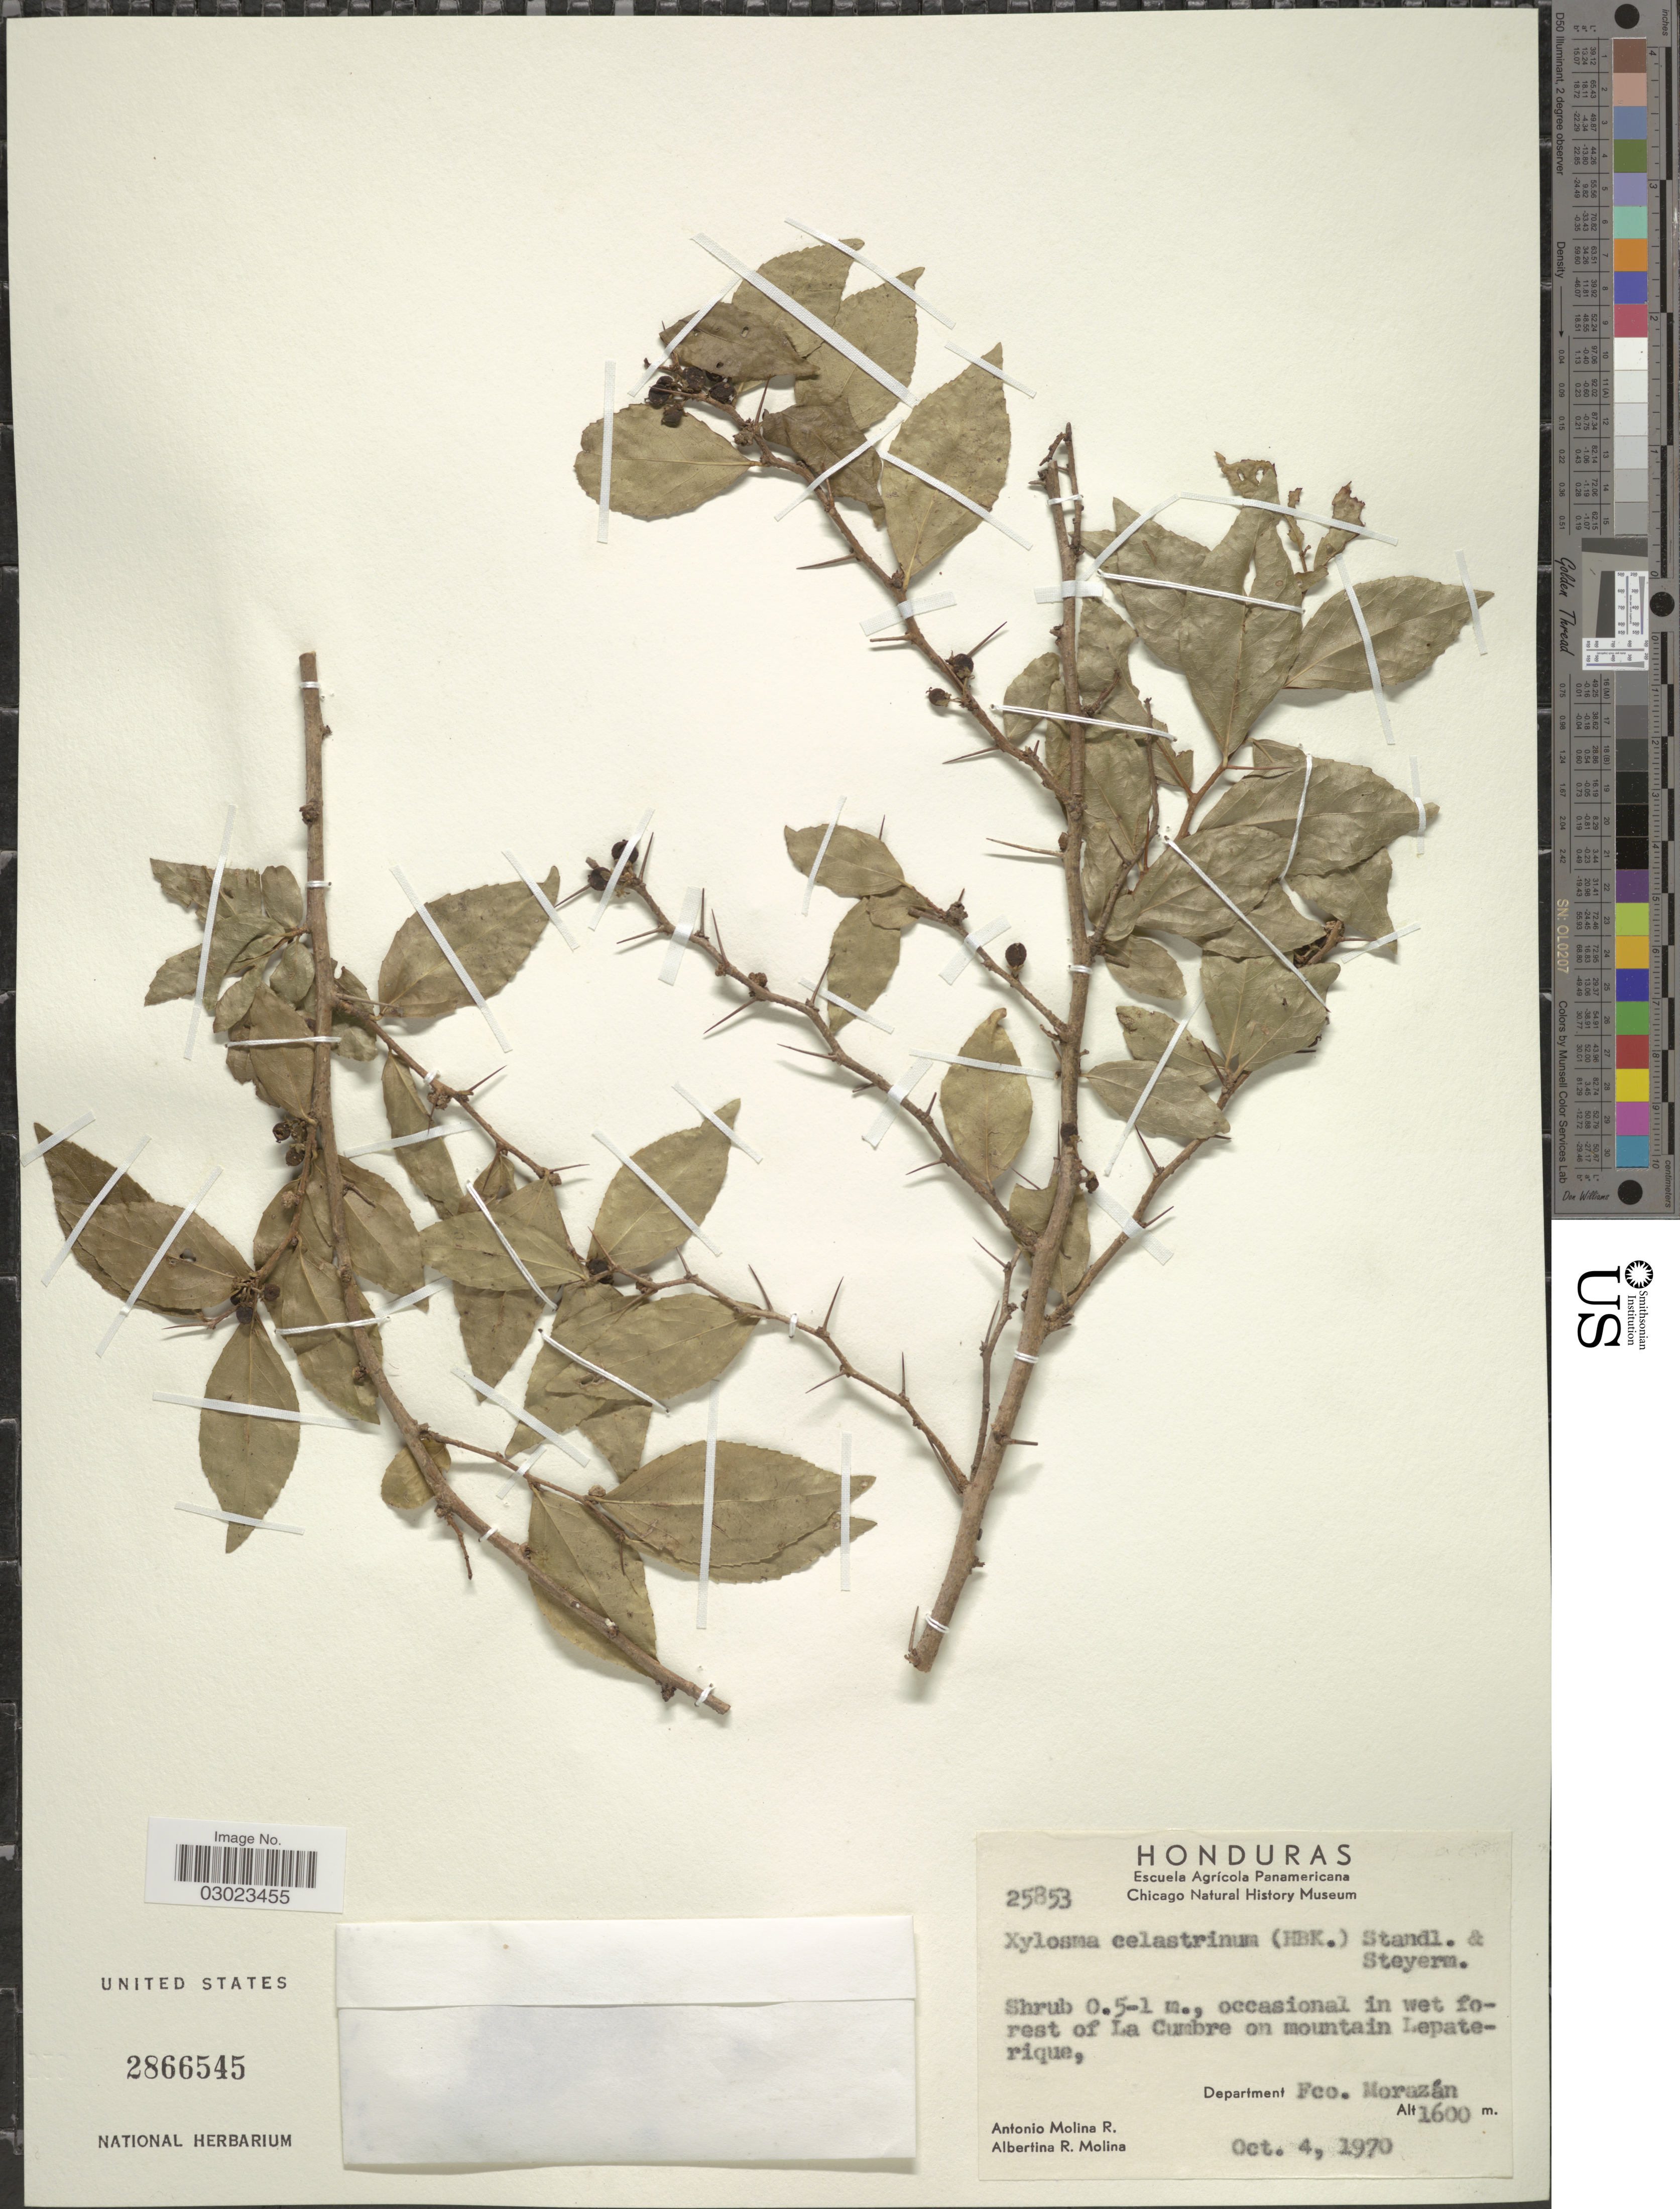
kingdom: Plantae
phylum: Tracheophyta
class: Magnoliopsida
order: Malpighiales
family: Salicaceae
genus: Xylosma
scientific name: Xylosma flexuosa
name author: (Kunth) Hemsl.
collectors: A. Molina R. & A. R. Molina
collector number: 25853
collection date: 1970-10-04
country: Honduras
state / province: Fco. Morazán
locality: Occasional in wet forest of La Cumbre on mountain in Lepaterique, Department Fco. Morazán.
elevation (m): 1600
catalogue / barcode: US 2866545